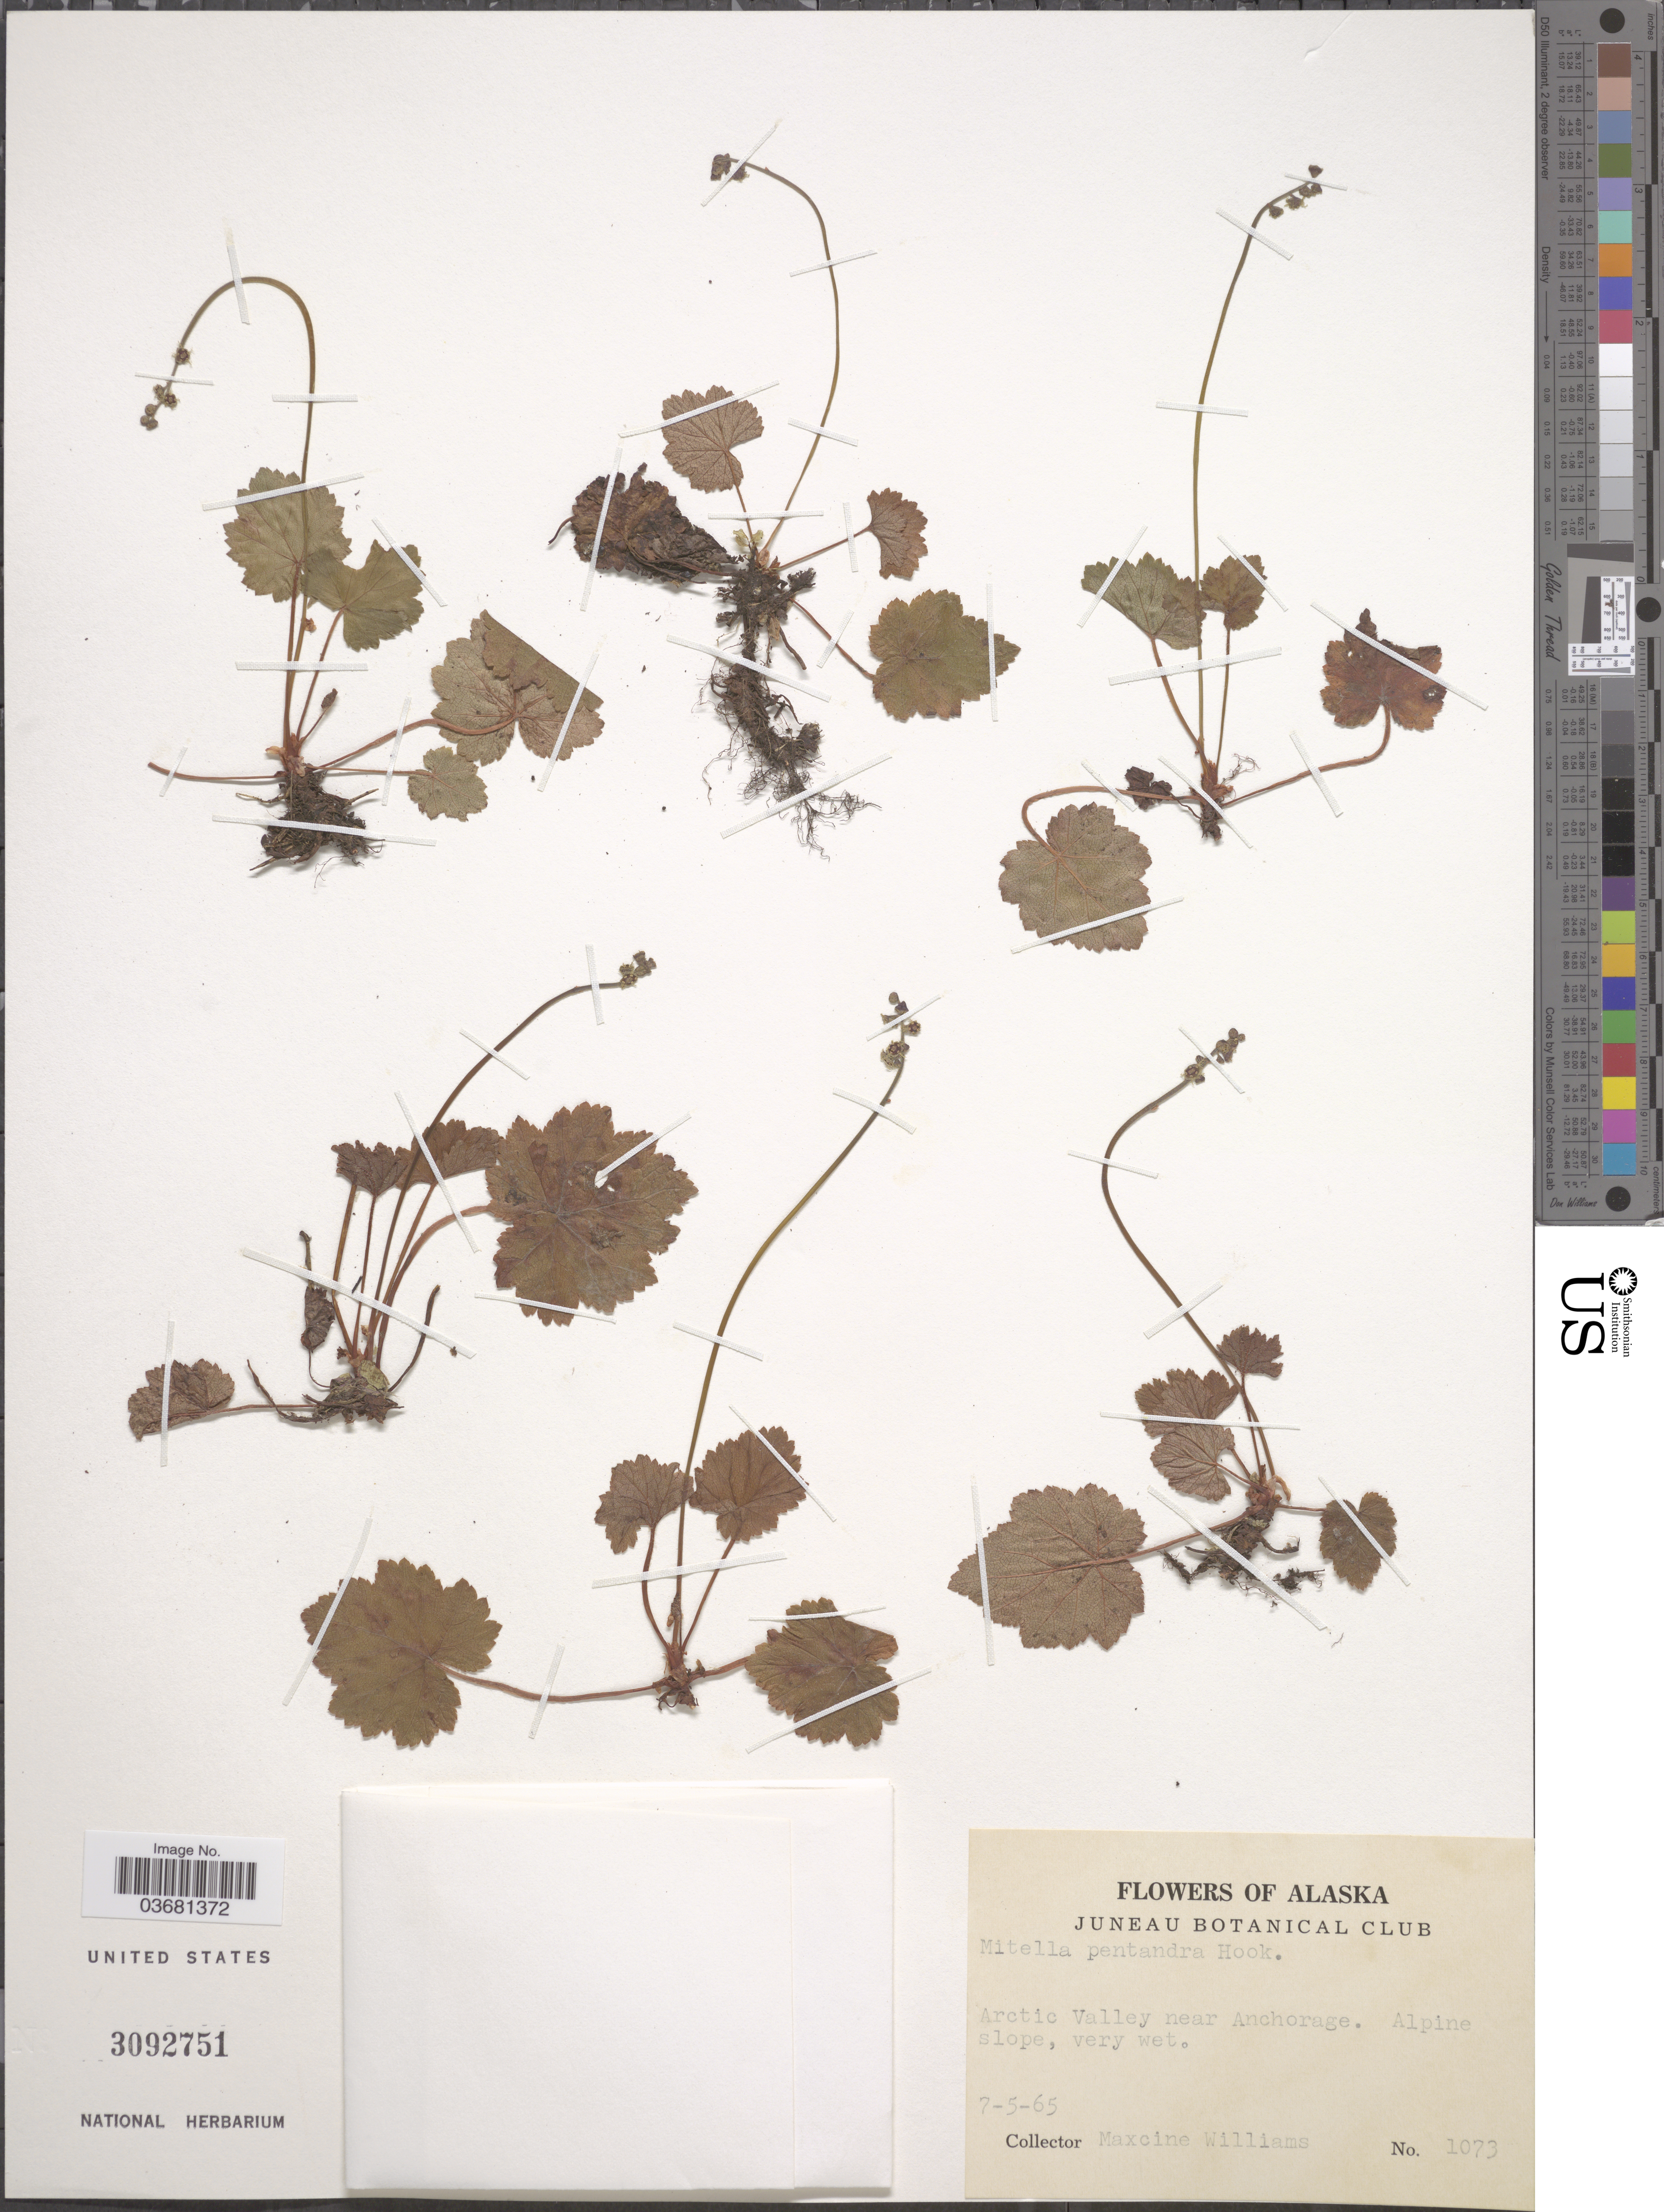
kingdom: Plantae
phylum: Tracheophyta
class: Magnoliopsida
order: Saxifragales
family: Saxifragaceae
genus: Mitella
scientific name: Mitella pentandra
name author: Hook.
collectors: M. Williams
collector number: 1073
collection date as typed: Transcribed d/m/y: 5/7/65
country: United States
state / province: Alaska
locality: Juneau Botanical Club. Arctic Valley near Anchorage.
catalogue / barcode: US 3092751